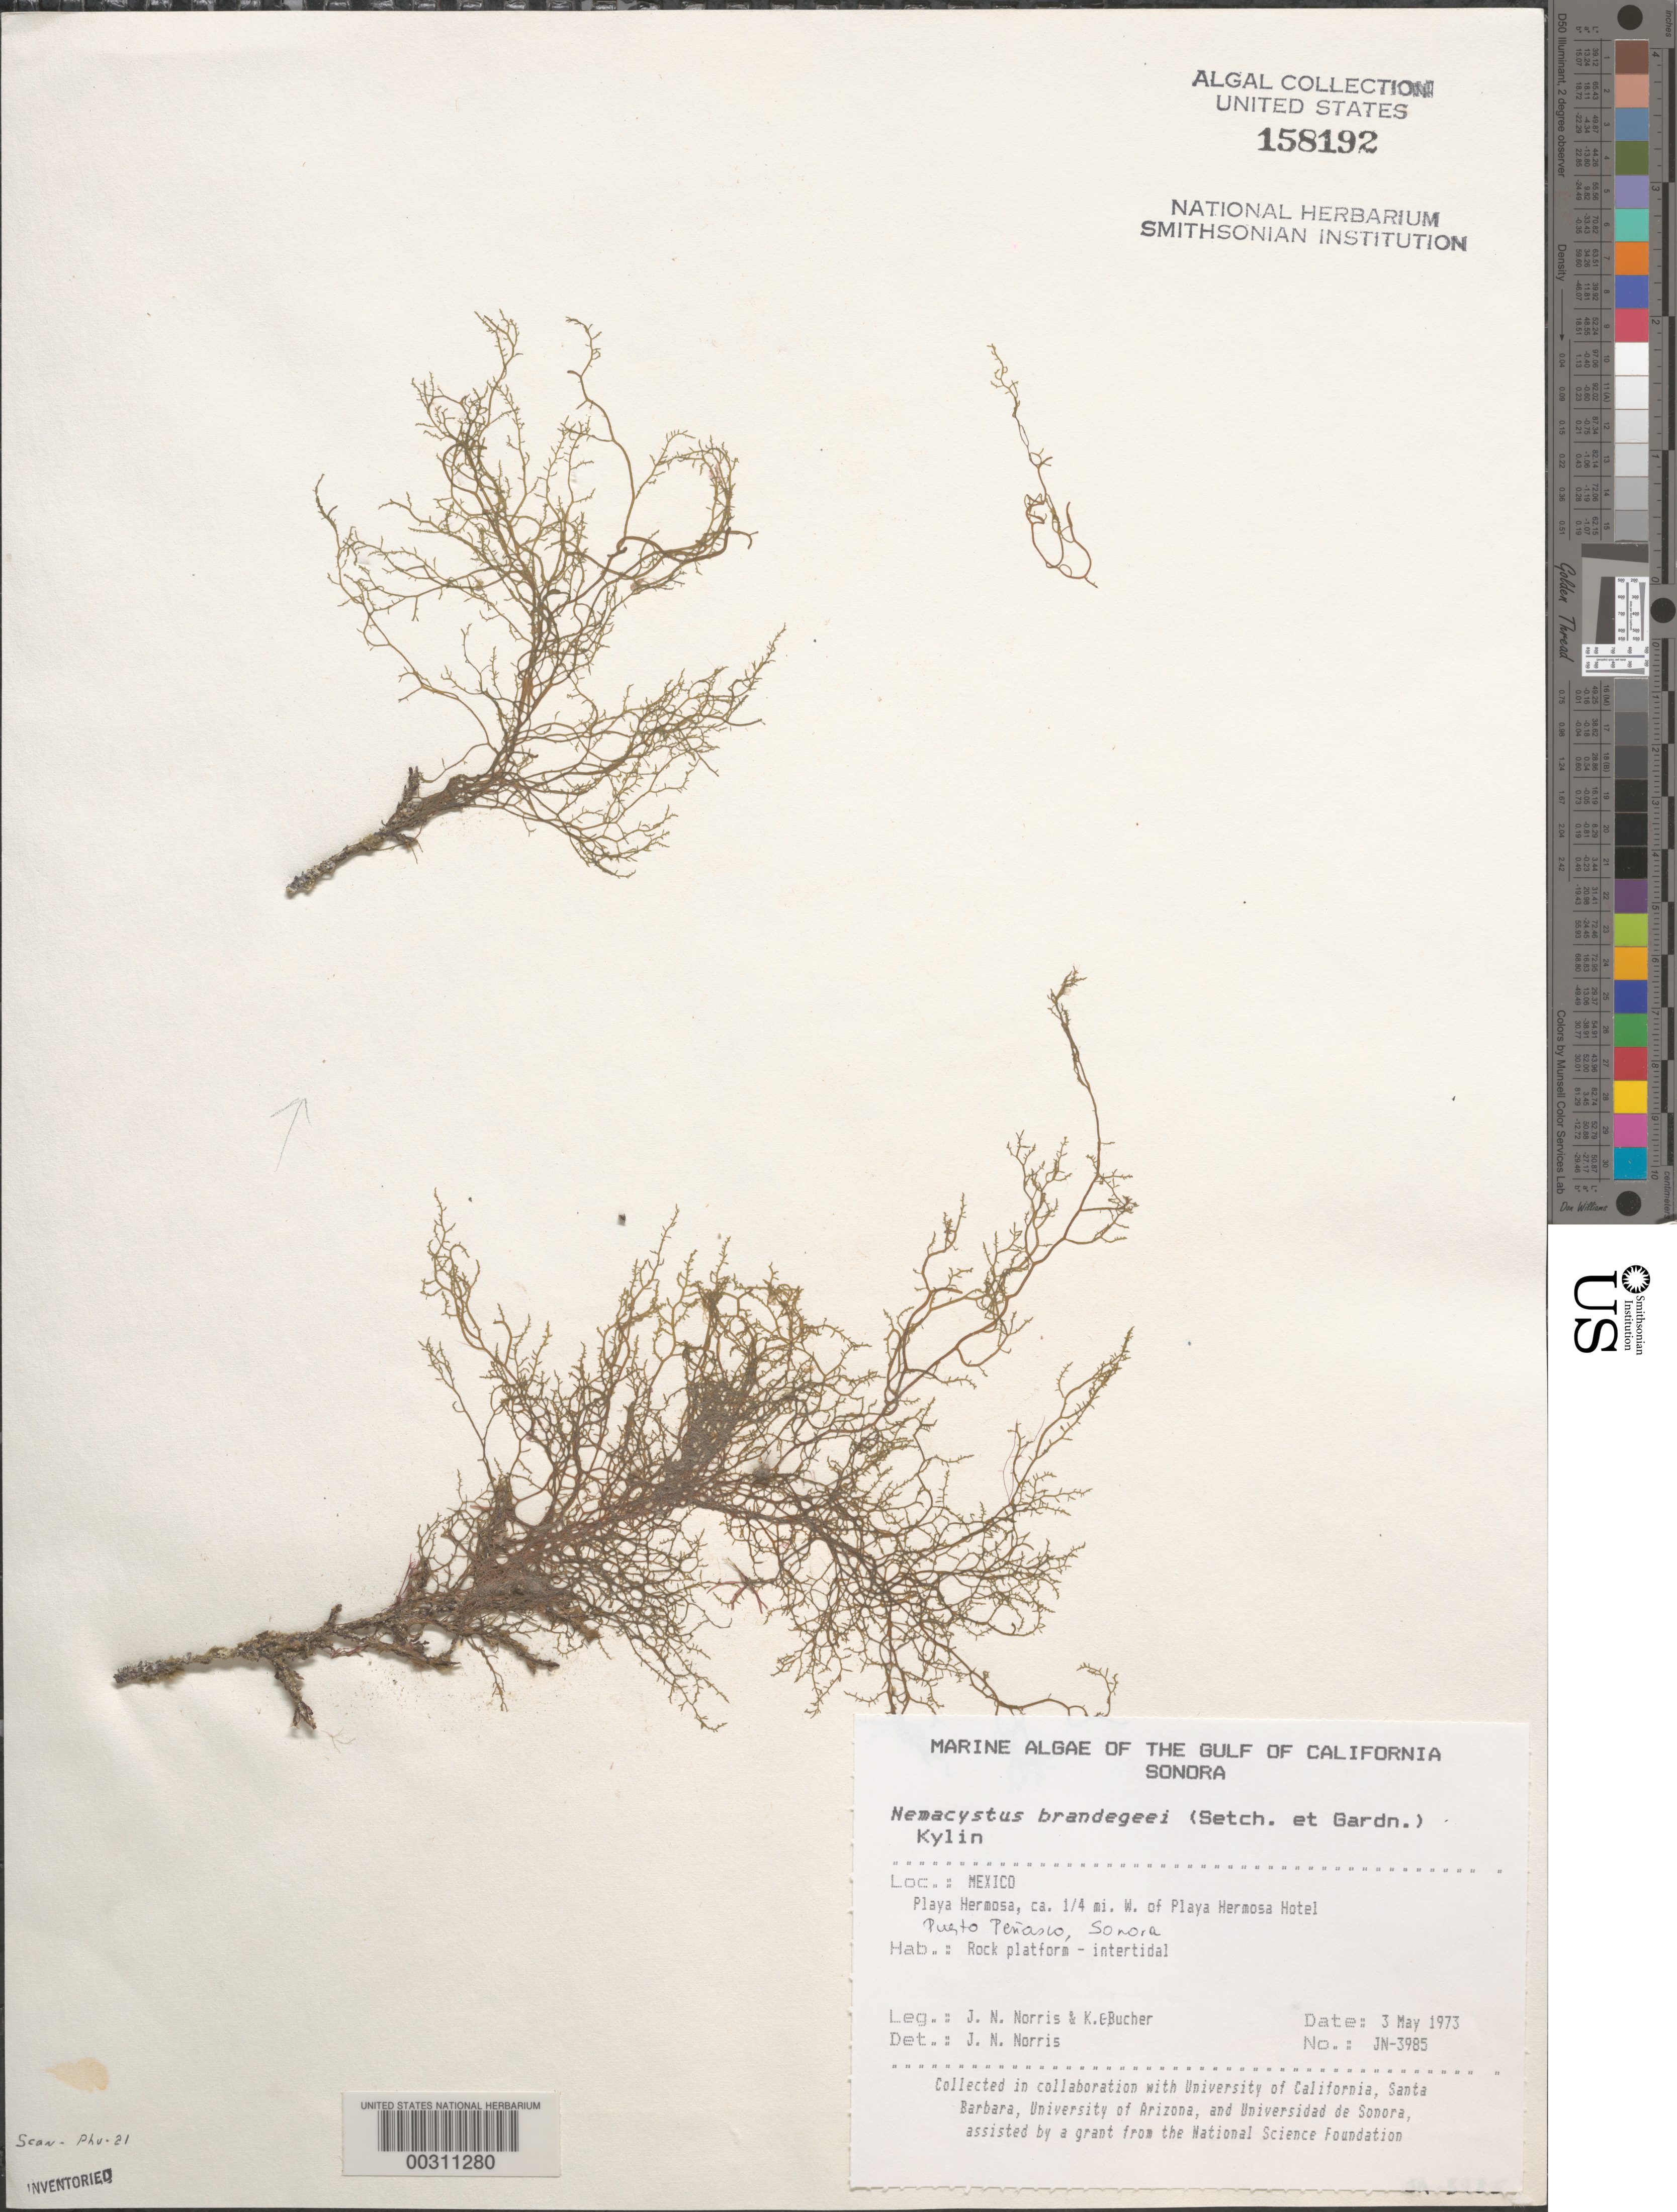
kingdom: Chromista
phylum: Ochrophyta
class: Phaeophyceae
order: Ectocarpales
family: Chordariaceae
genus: Nemacystus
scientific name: Nemacystus brandegeei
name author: (Setch. & N.L. Gardner) Kylin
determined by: Norris, James N.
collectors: J. N. Norris & K. E. Bucher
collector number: JN-3985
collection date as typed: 03 May 1973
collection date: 1973-05-03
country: Mexico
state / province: Sonora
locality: Playa Hermosa, Puerto Penasco, ca. 0.25 mile west of Playa Hermosa Hotel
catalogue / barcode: US 158192